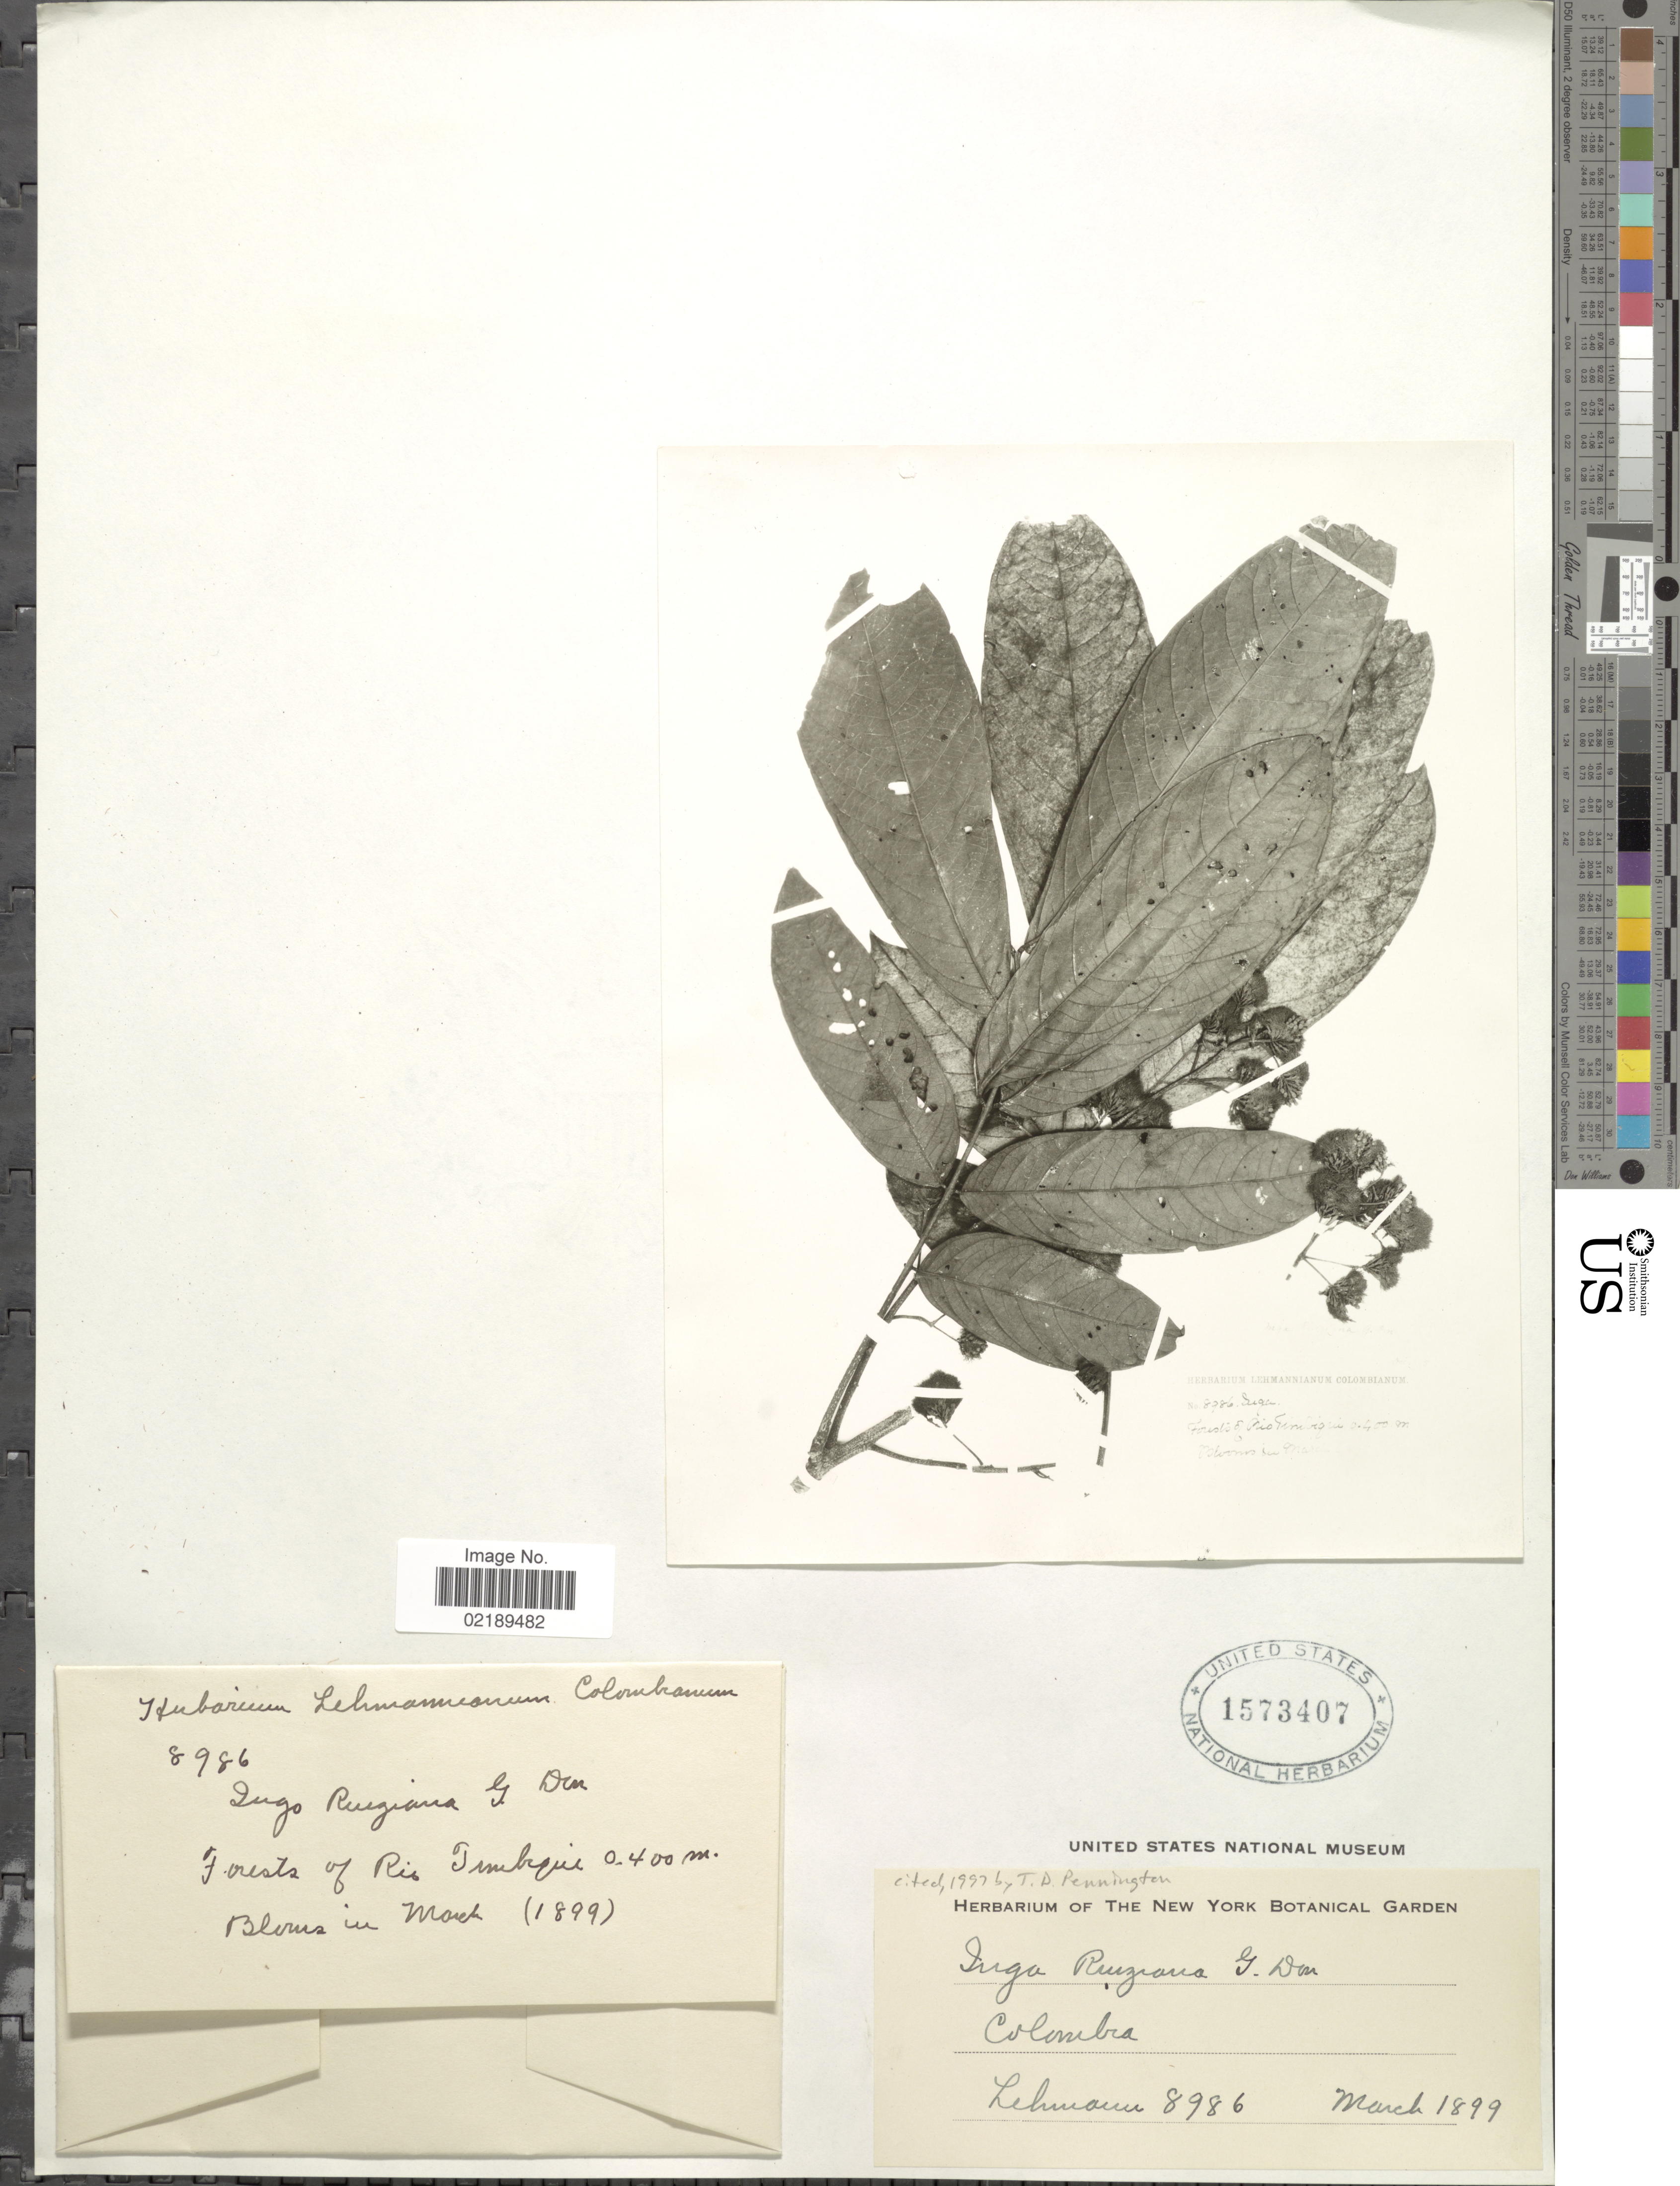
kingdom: Plantae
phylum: Tracheophyta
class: Magnoliopsida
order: Fabales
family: Fabaceae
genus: Inga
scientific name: Inga ruiziana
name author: G. Don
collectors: -. Lehmann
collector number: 8986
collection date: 1899-03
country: Colombia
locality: Forests of Rio Timbiqui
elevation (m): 0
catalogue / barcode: US 1573407